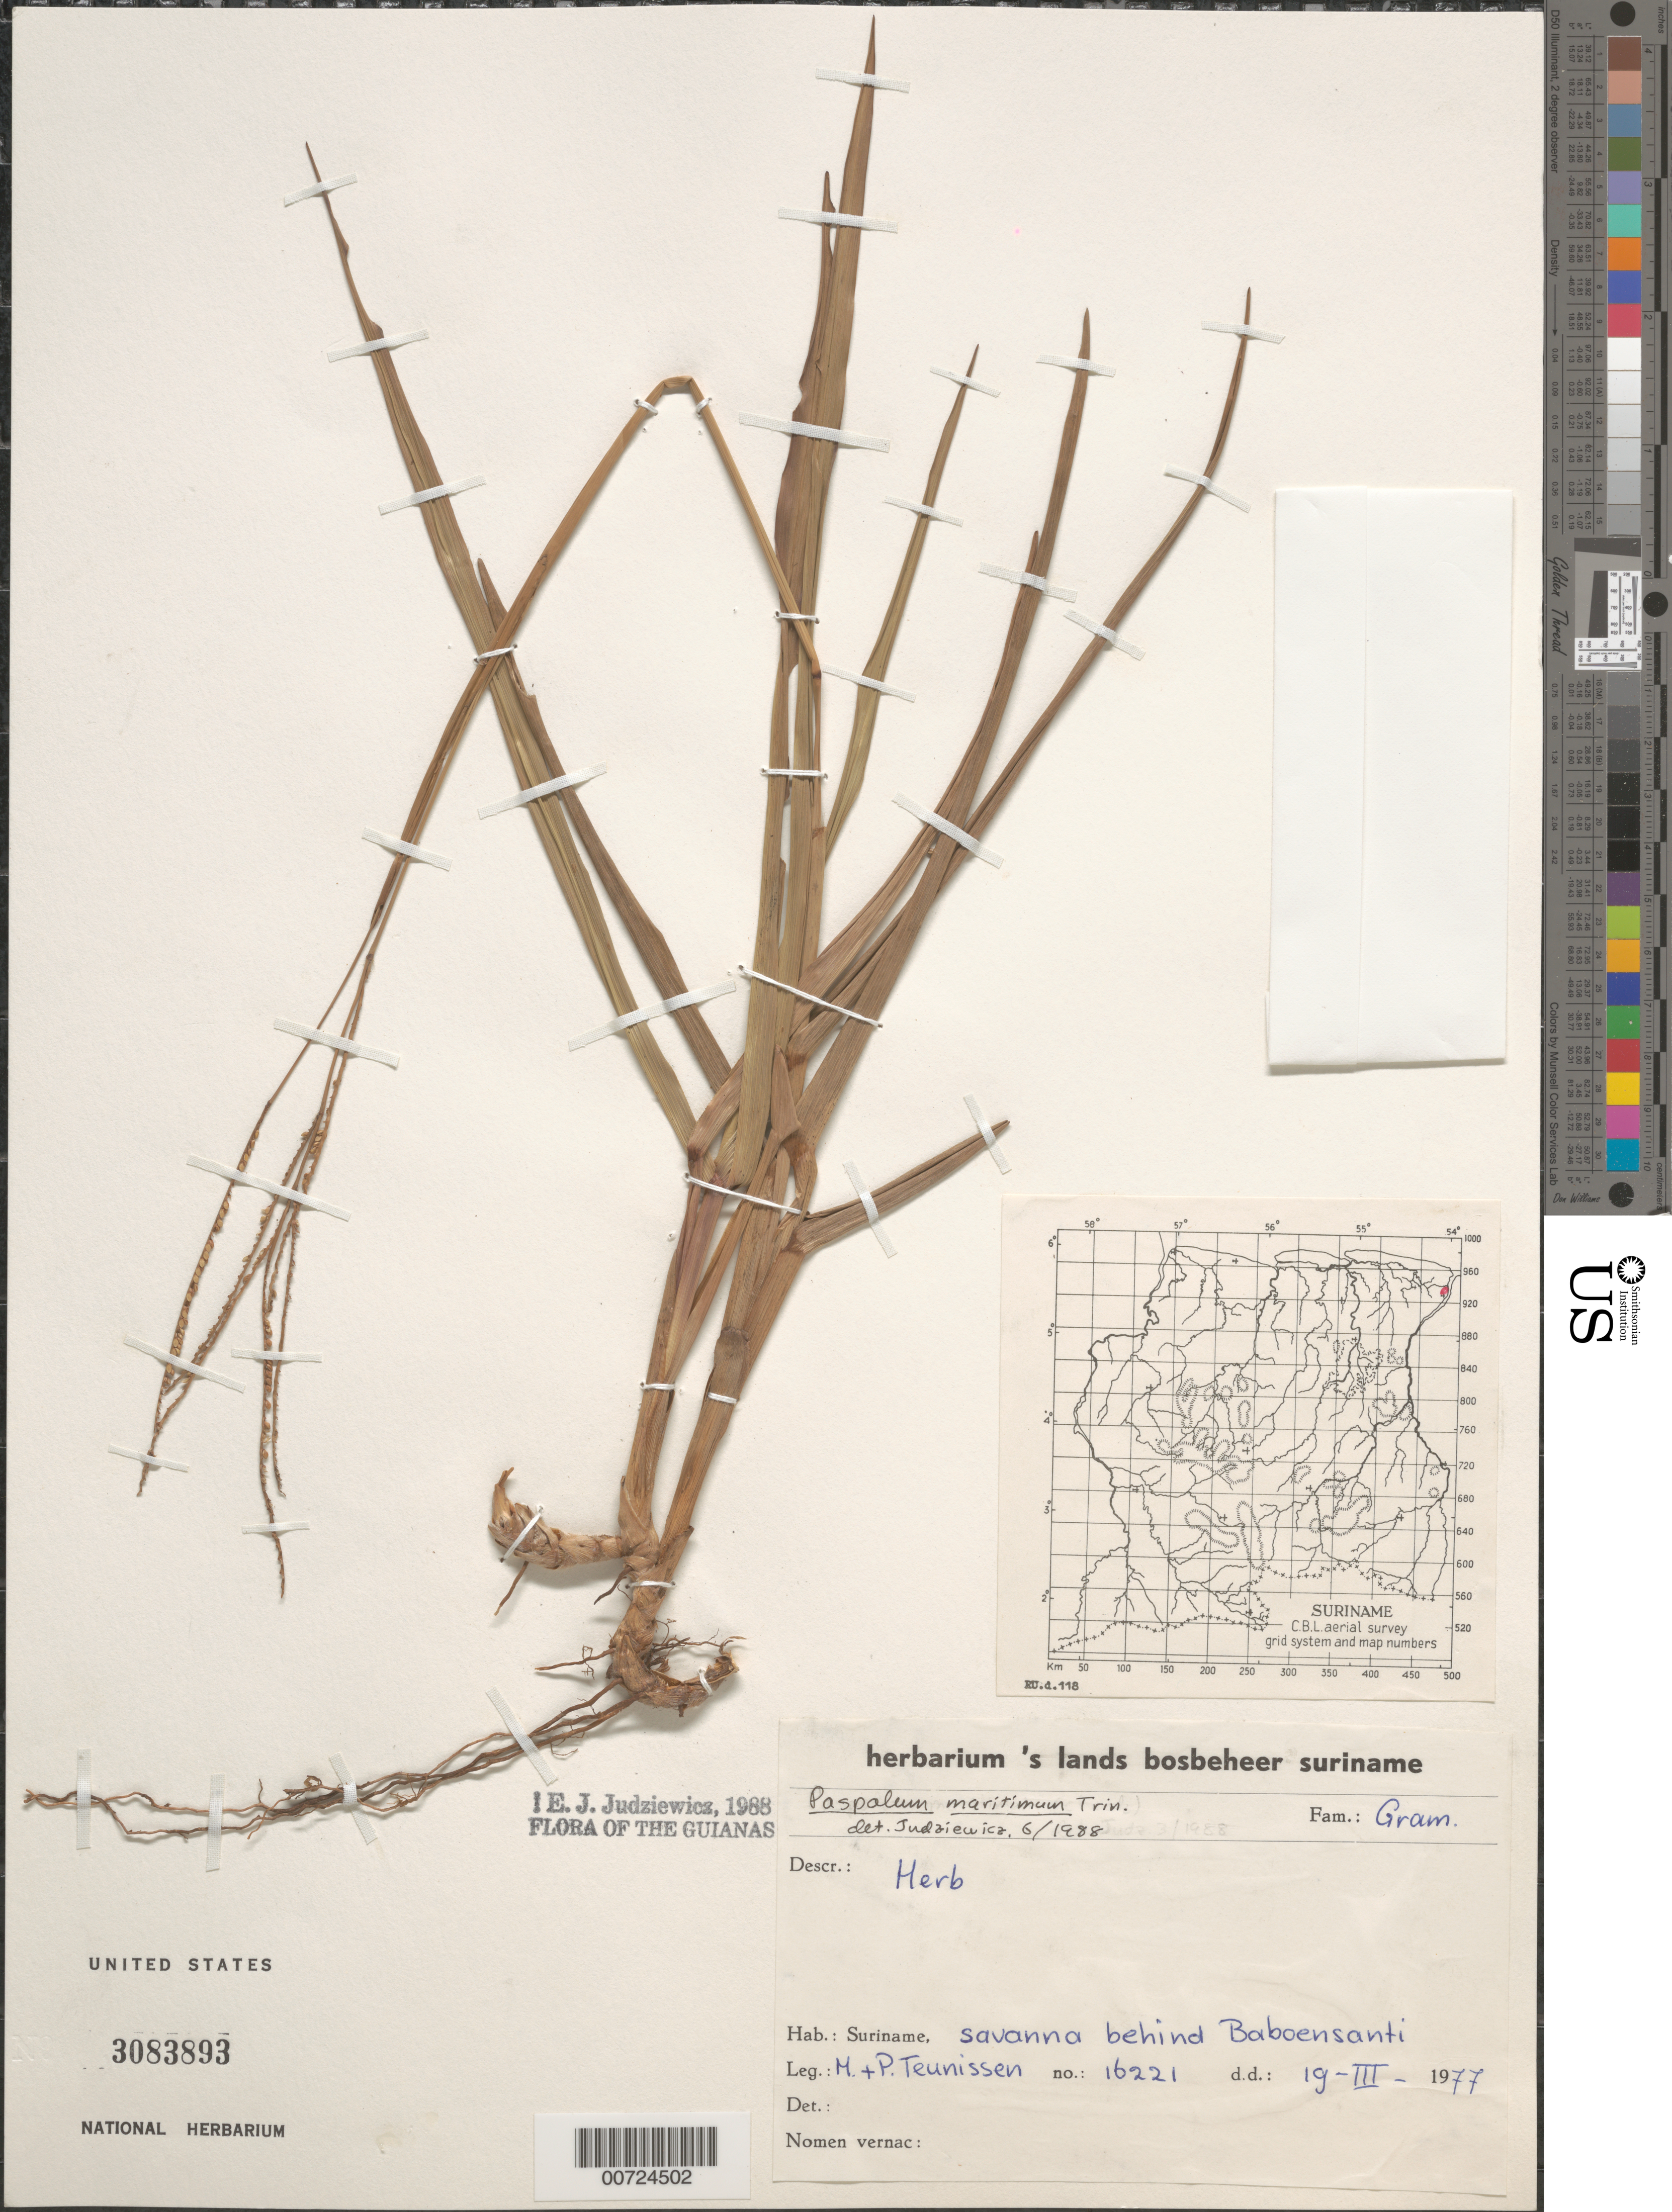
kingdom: Plantae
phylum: Tracheophyta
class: Liliopsida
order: Poales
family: Poaceae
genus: Paspalum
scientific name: Paspalum maritimum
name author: Trin.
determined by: Judziewicz, E. J.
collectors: M. Teunissen-werkhoven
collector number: LBB 16221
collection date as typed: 19-Mar-77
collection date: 1977-03-19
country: Suriname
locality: Baboensanti, savanna behind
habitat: Savanna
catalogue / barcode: US 3083893